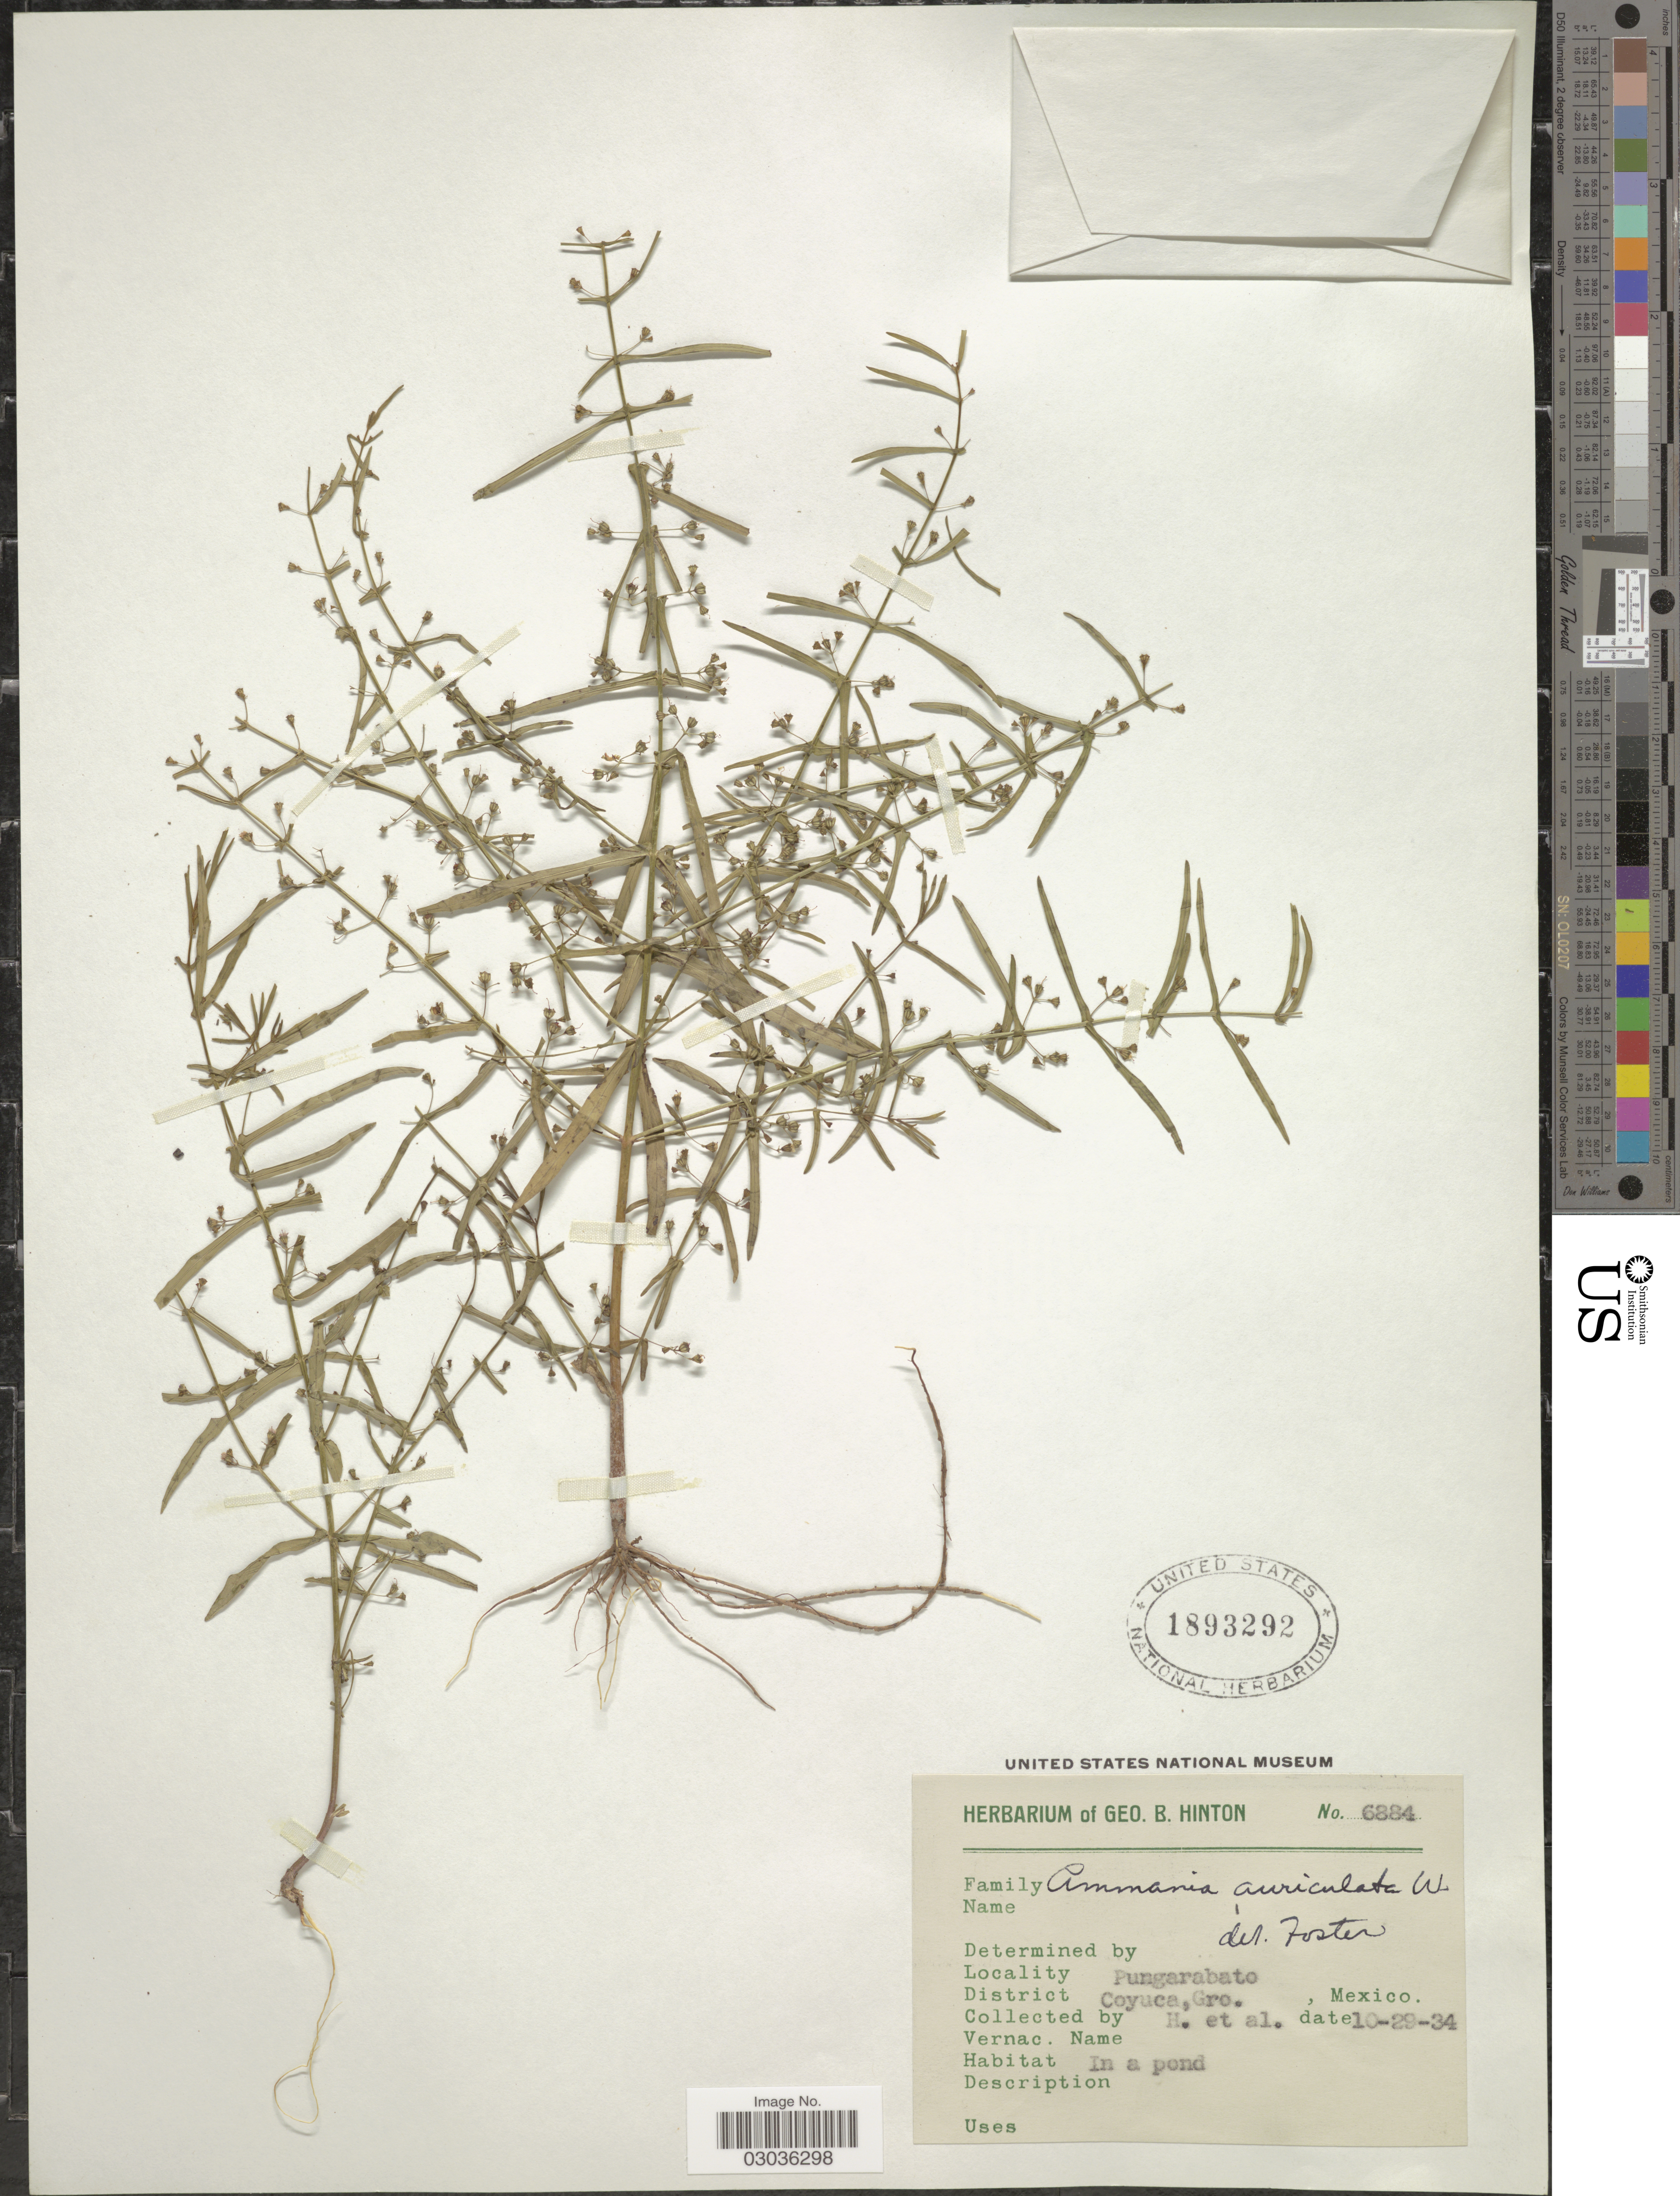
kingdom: Plantae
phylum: Tracheophyta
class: Magnoliopsida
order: Myrtales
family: Lythraceae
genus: Ammannia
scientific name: Ammannia auriculata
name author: Willd.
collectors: G. B. Hinton & et al.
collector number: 6884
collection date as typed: Transcribed d/m/y: 29/10/34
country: Mexico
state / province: Guerrero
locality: Pungarabato. District Coyuca, Gro.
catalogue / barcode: US 1893292